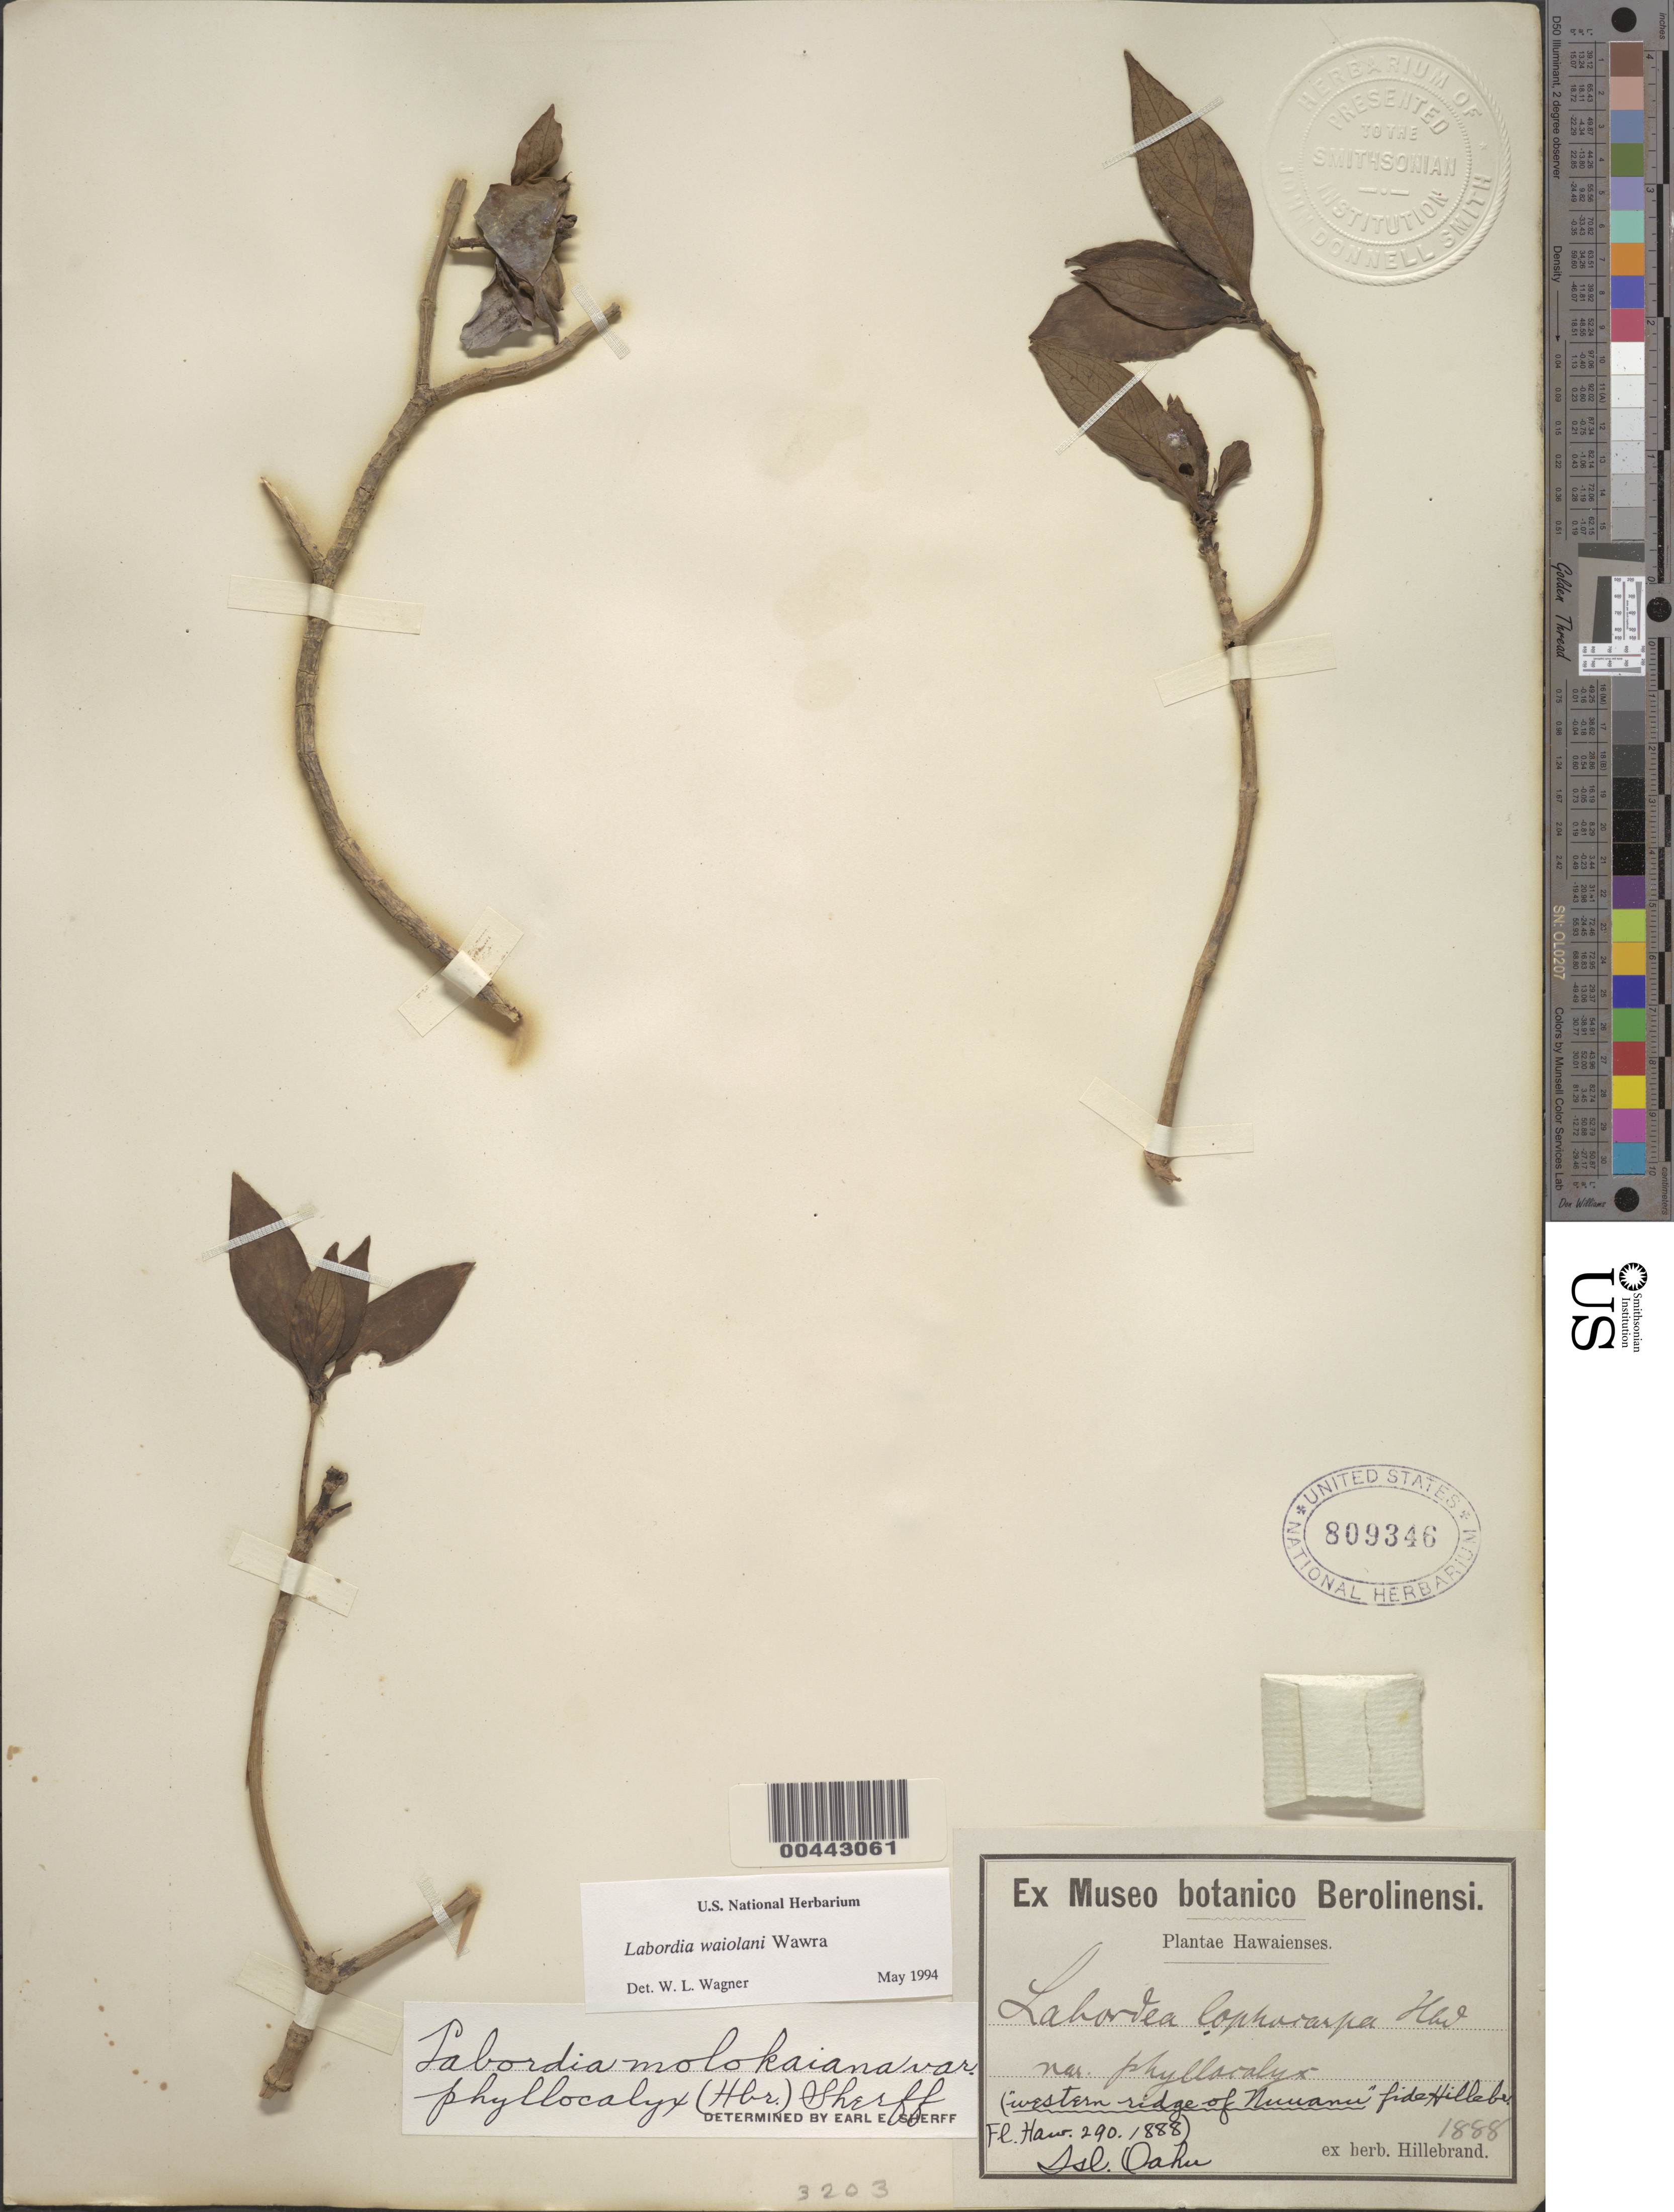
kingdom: Plantae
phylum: Tracheophyta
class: Magnoliopsida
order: Gentianales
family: Loganiaceae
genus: Geniostoma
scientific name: Geniostoma waiolani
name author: (Wawra) Byng & Christenh.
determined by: Wagner, W. L., (BOT), Smithsonian Institution - National Museum of Natural History (UNITED STATES)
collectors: W. Hillebrand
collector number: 1888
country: United States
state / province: Hawaii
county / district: Honolulu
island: Oahu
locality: Western ridge of Nuuanu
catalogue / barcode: US 809346